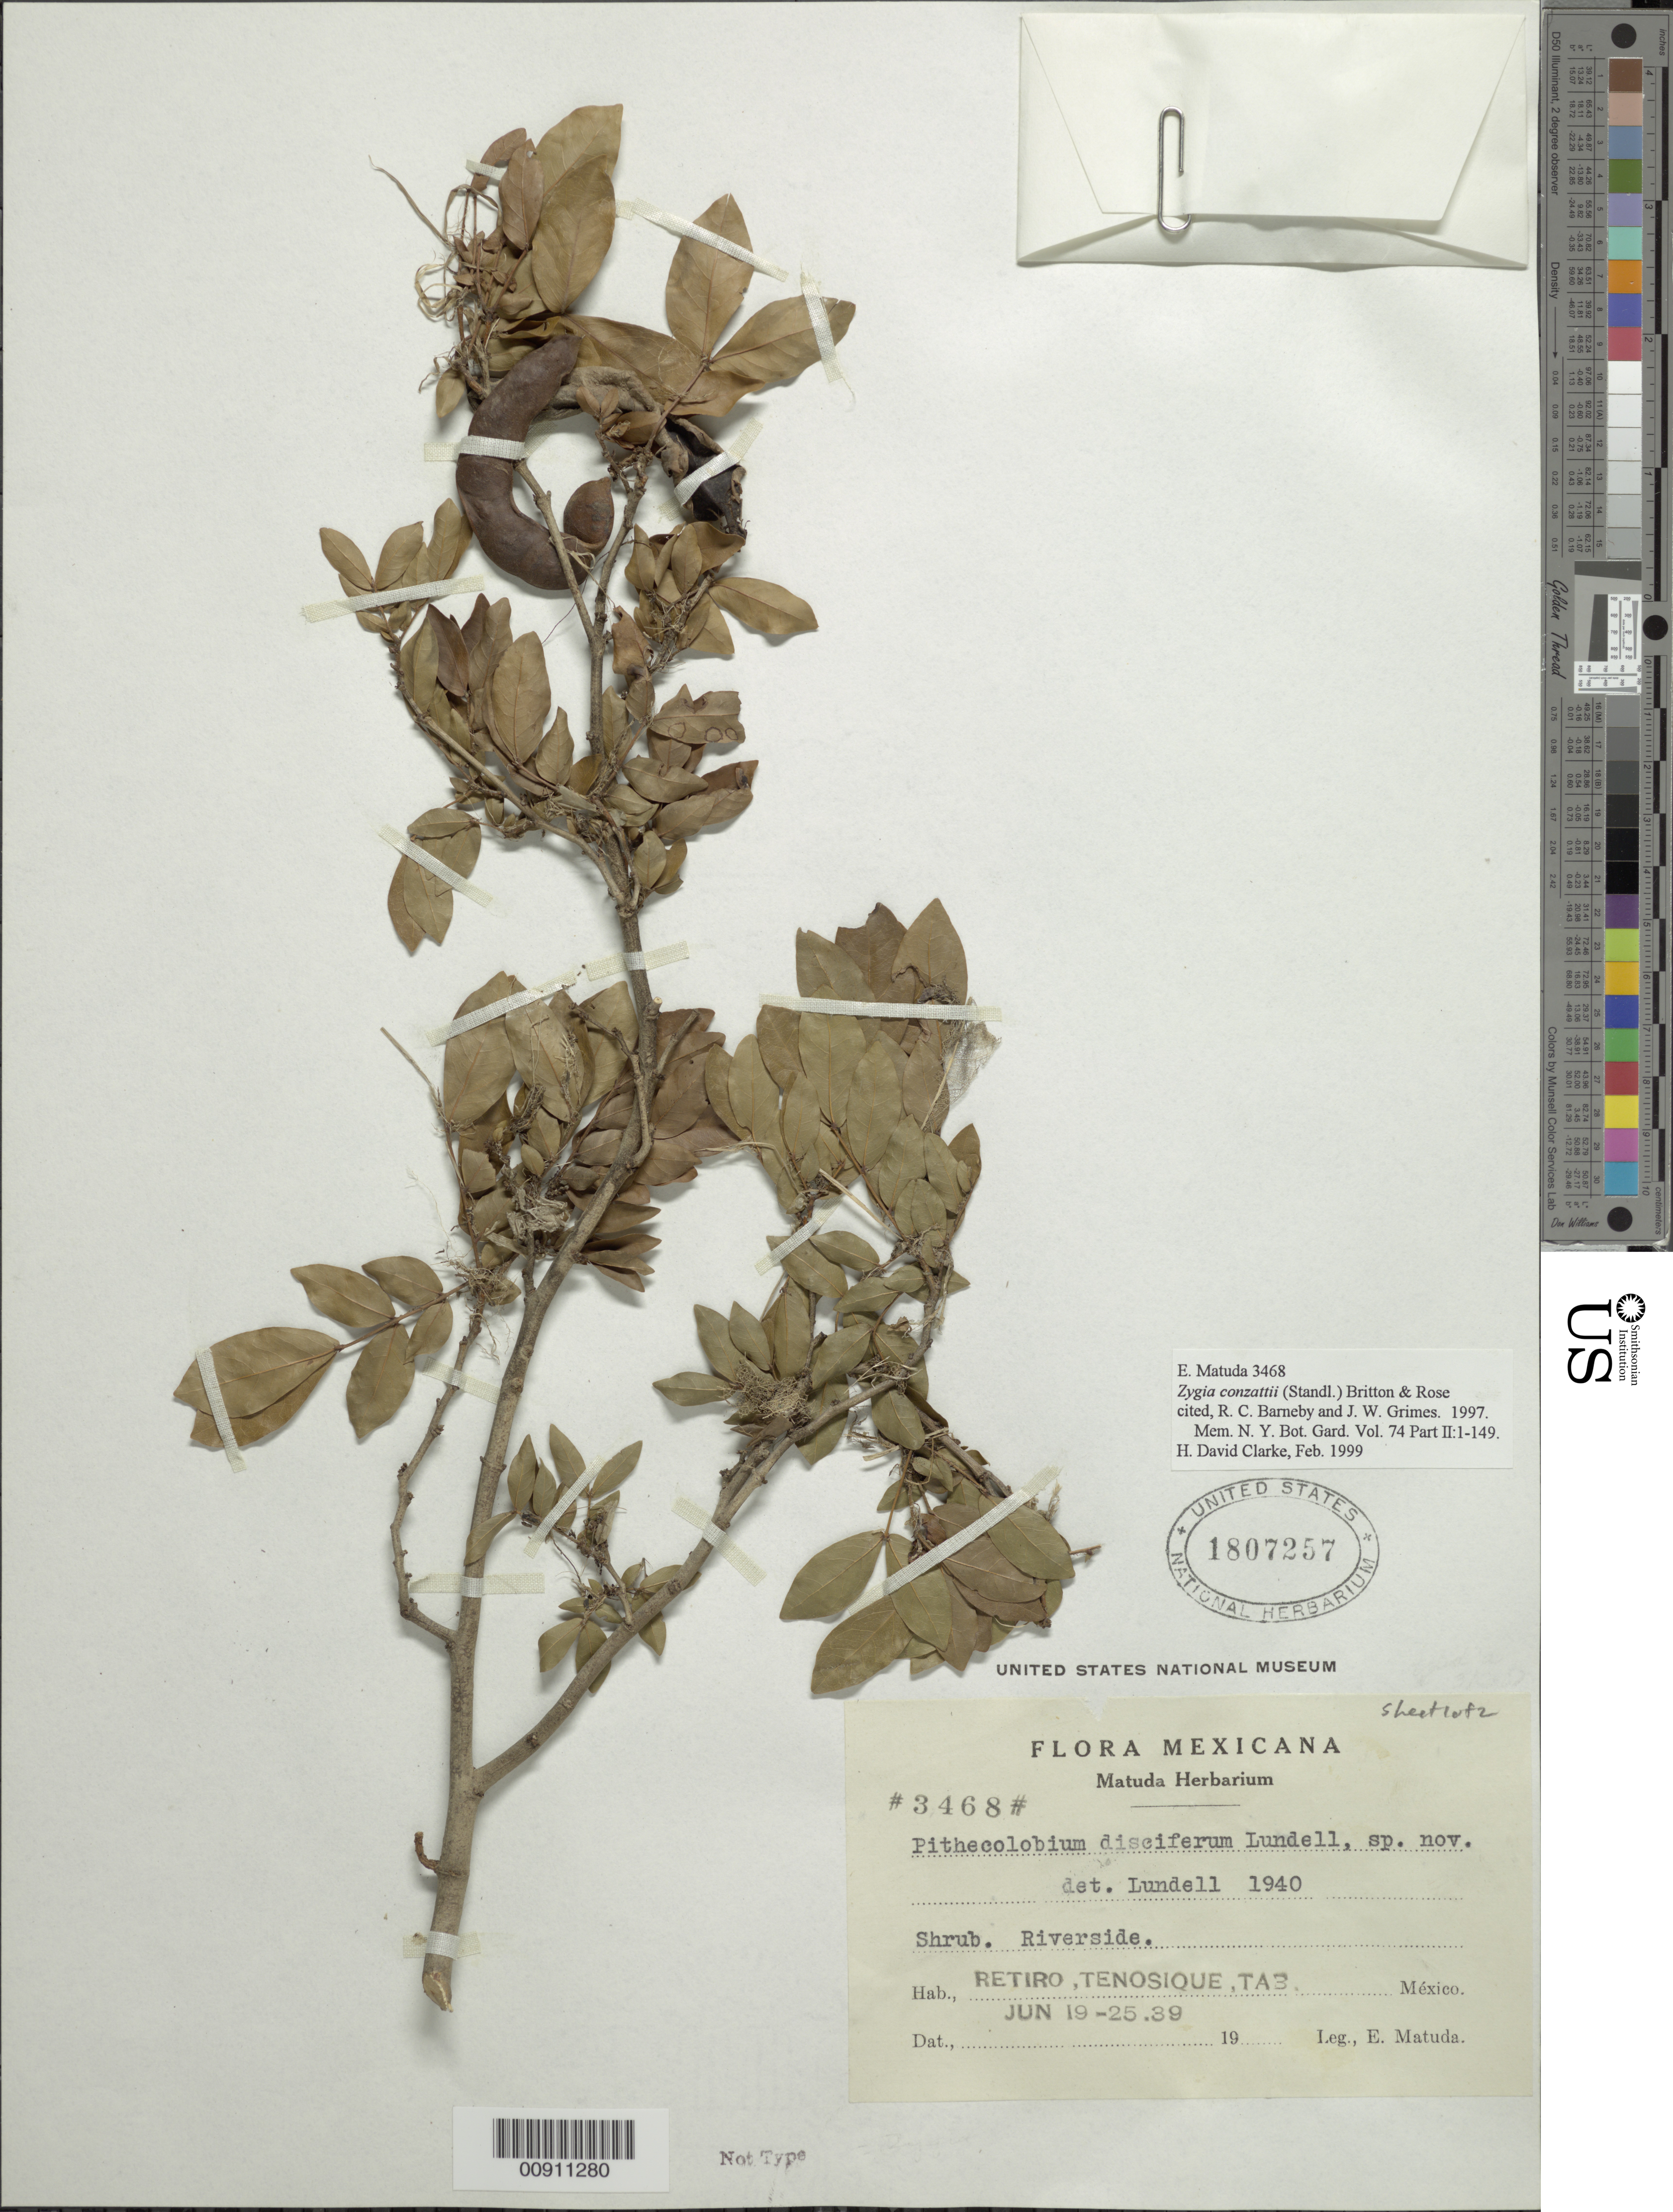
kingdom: Plantae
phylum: Tracheophyta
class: Magnoliopsida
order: Fabales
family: Fabaceae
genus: Zygia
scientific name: Zygia conzattii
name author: (Standl.) Britton & Rose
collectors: E. Matuda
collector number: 3468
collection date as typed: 19 Jun 1939 to 25 Jun 1939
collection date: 1939-06-19/1939-06-25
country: Mexico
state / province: Tabasco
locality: Retiro, Tenosique, Tabasco.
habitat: Riverside.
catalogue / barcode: US 1807257